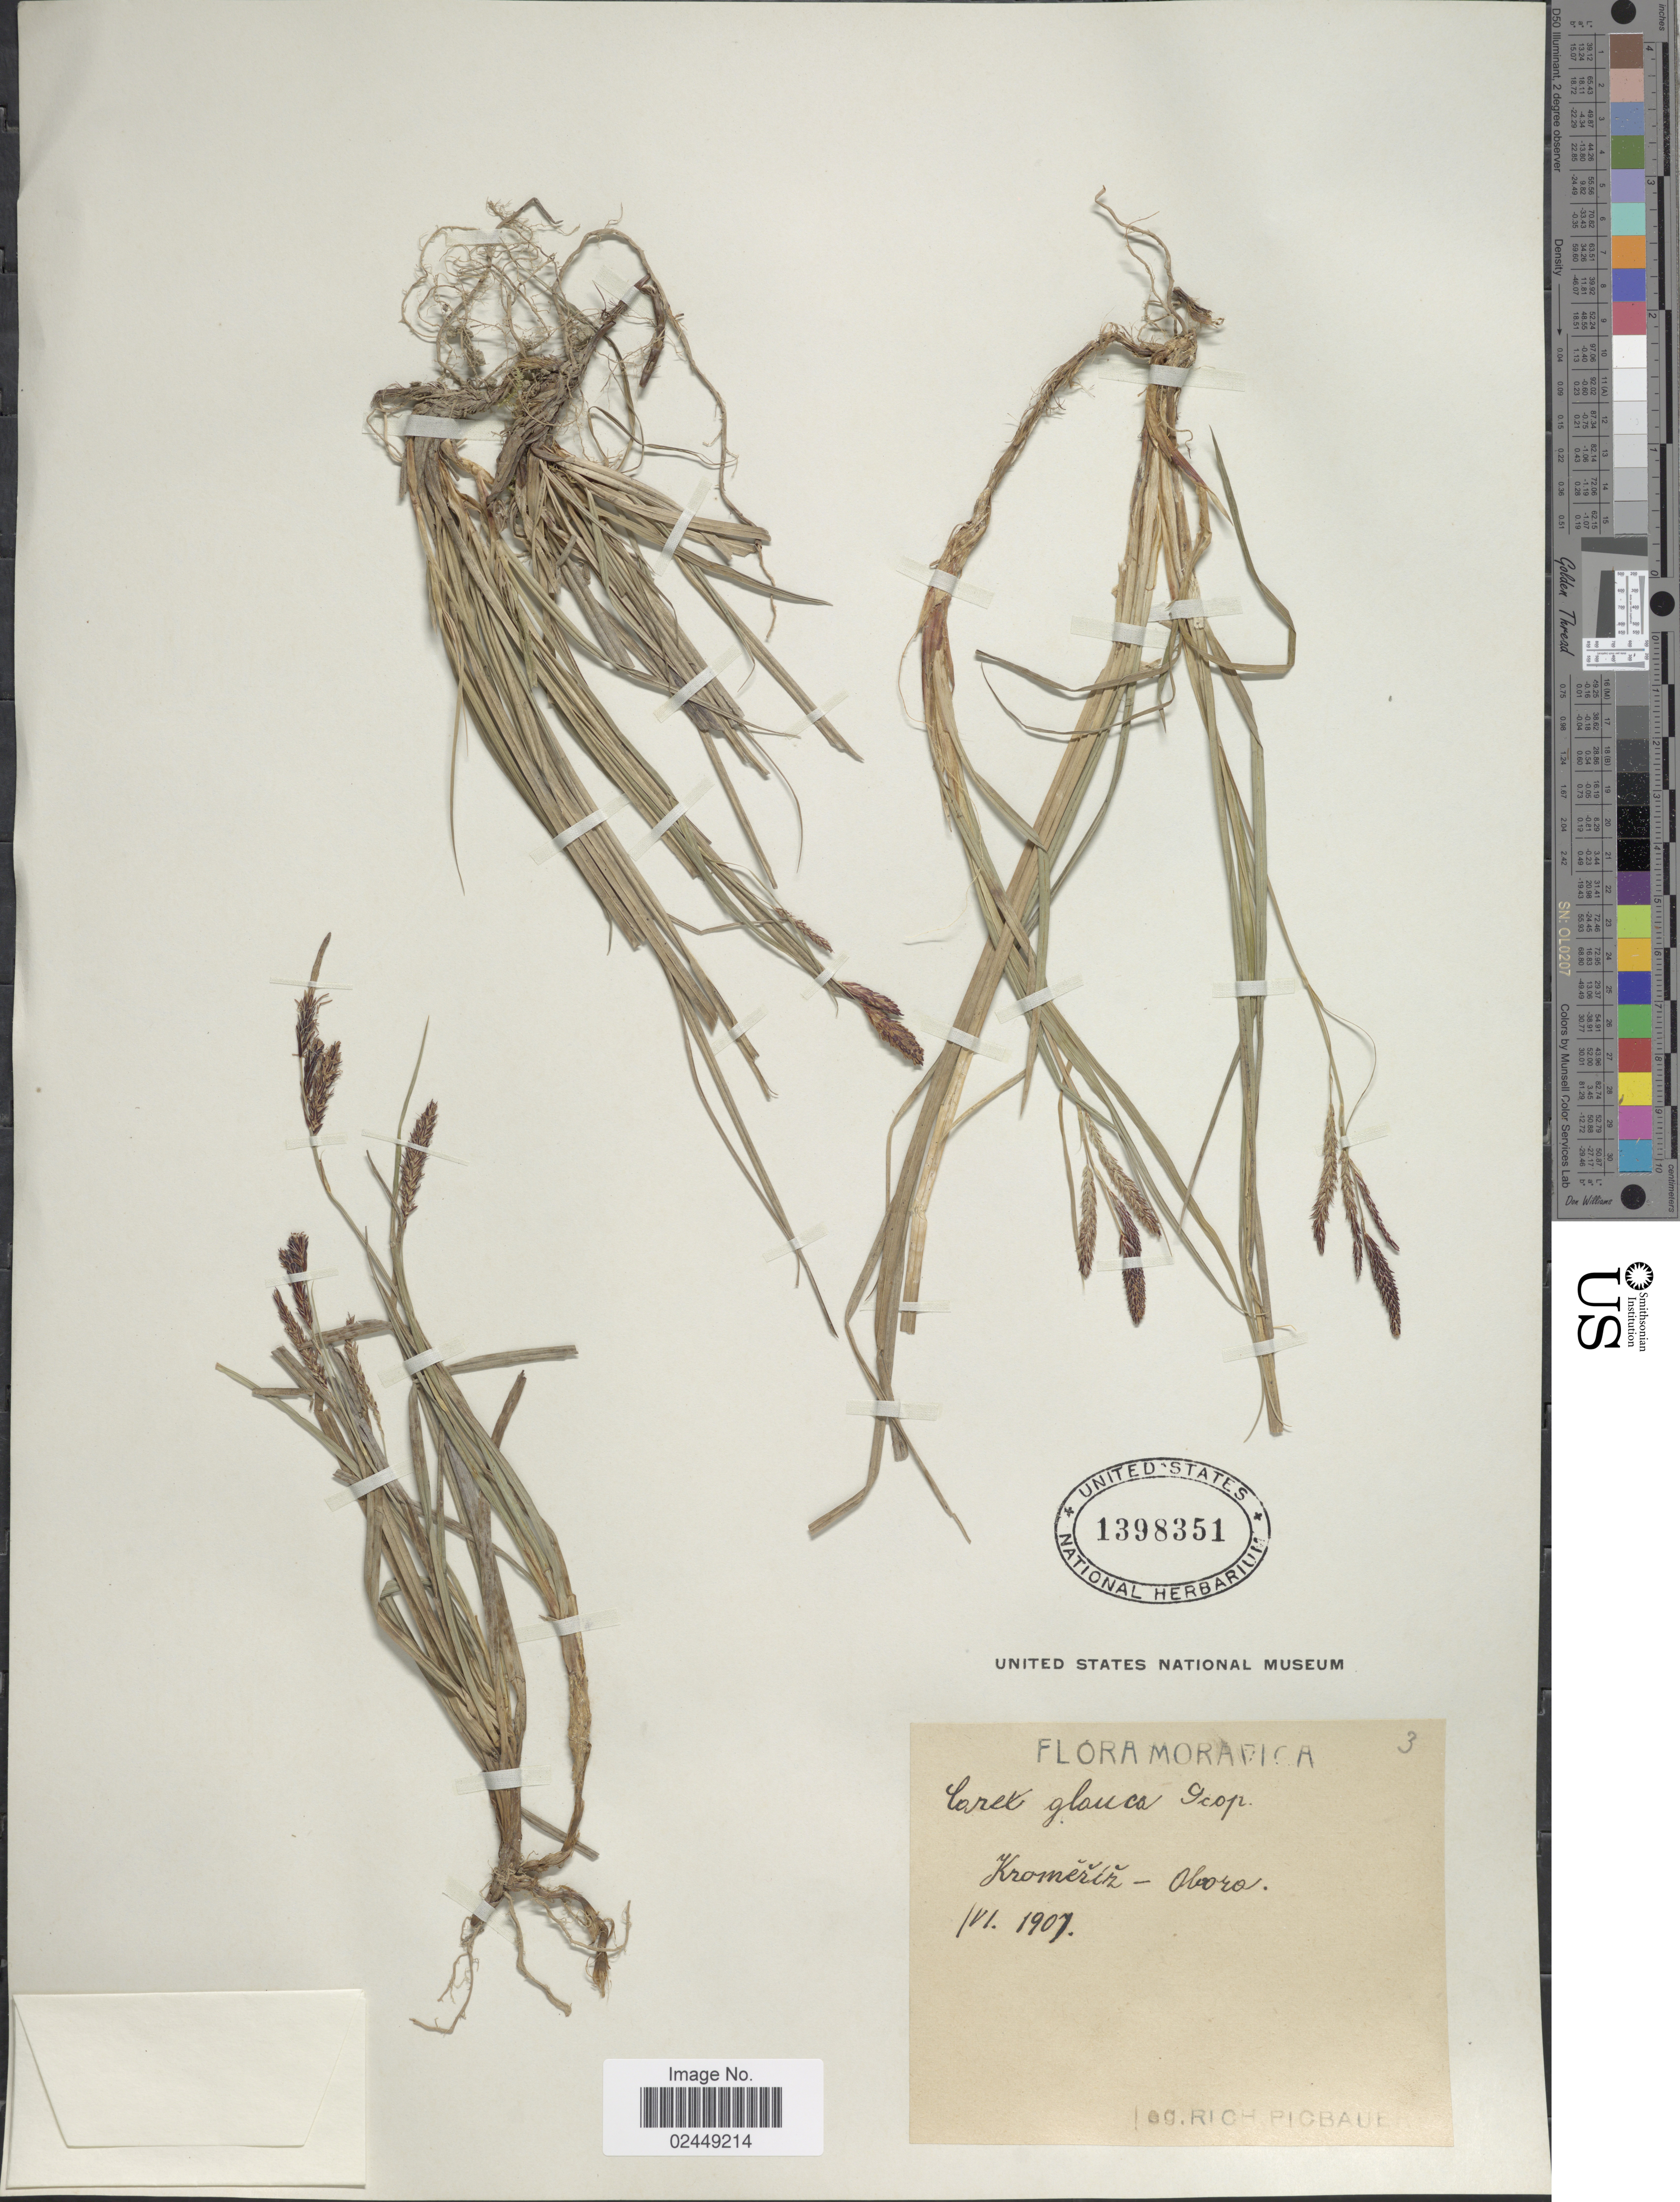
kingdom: Plantae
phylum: Tracheophyta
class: Liliopsida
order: Poales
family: Cyperaceae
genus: Carex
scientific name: Carex flacca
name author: Schreb.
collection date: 1907-06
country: Czechia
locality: Moravica, Kromoertz - Oboro [interpreted]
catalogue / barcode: US 1398351